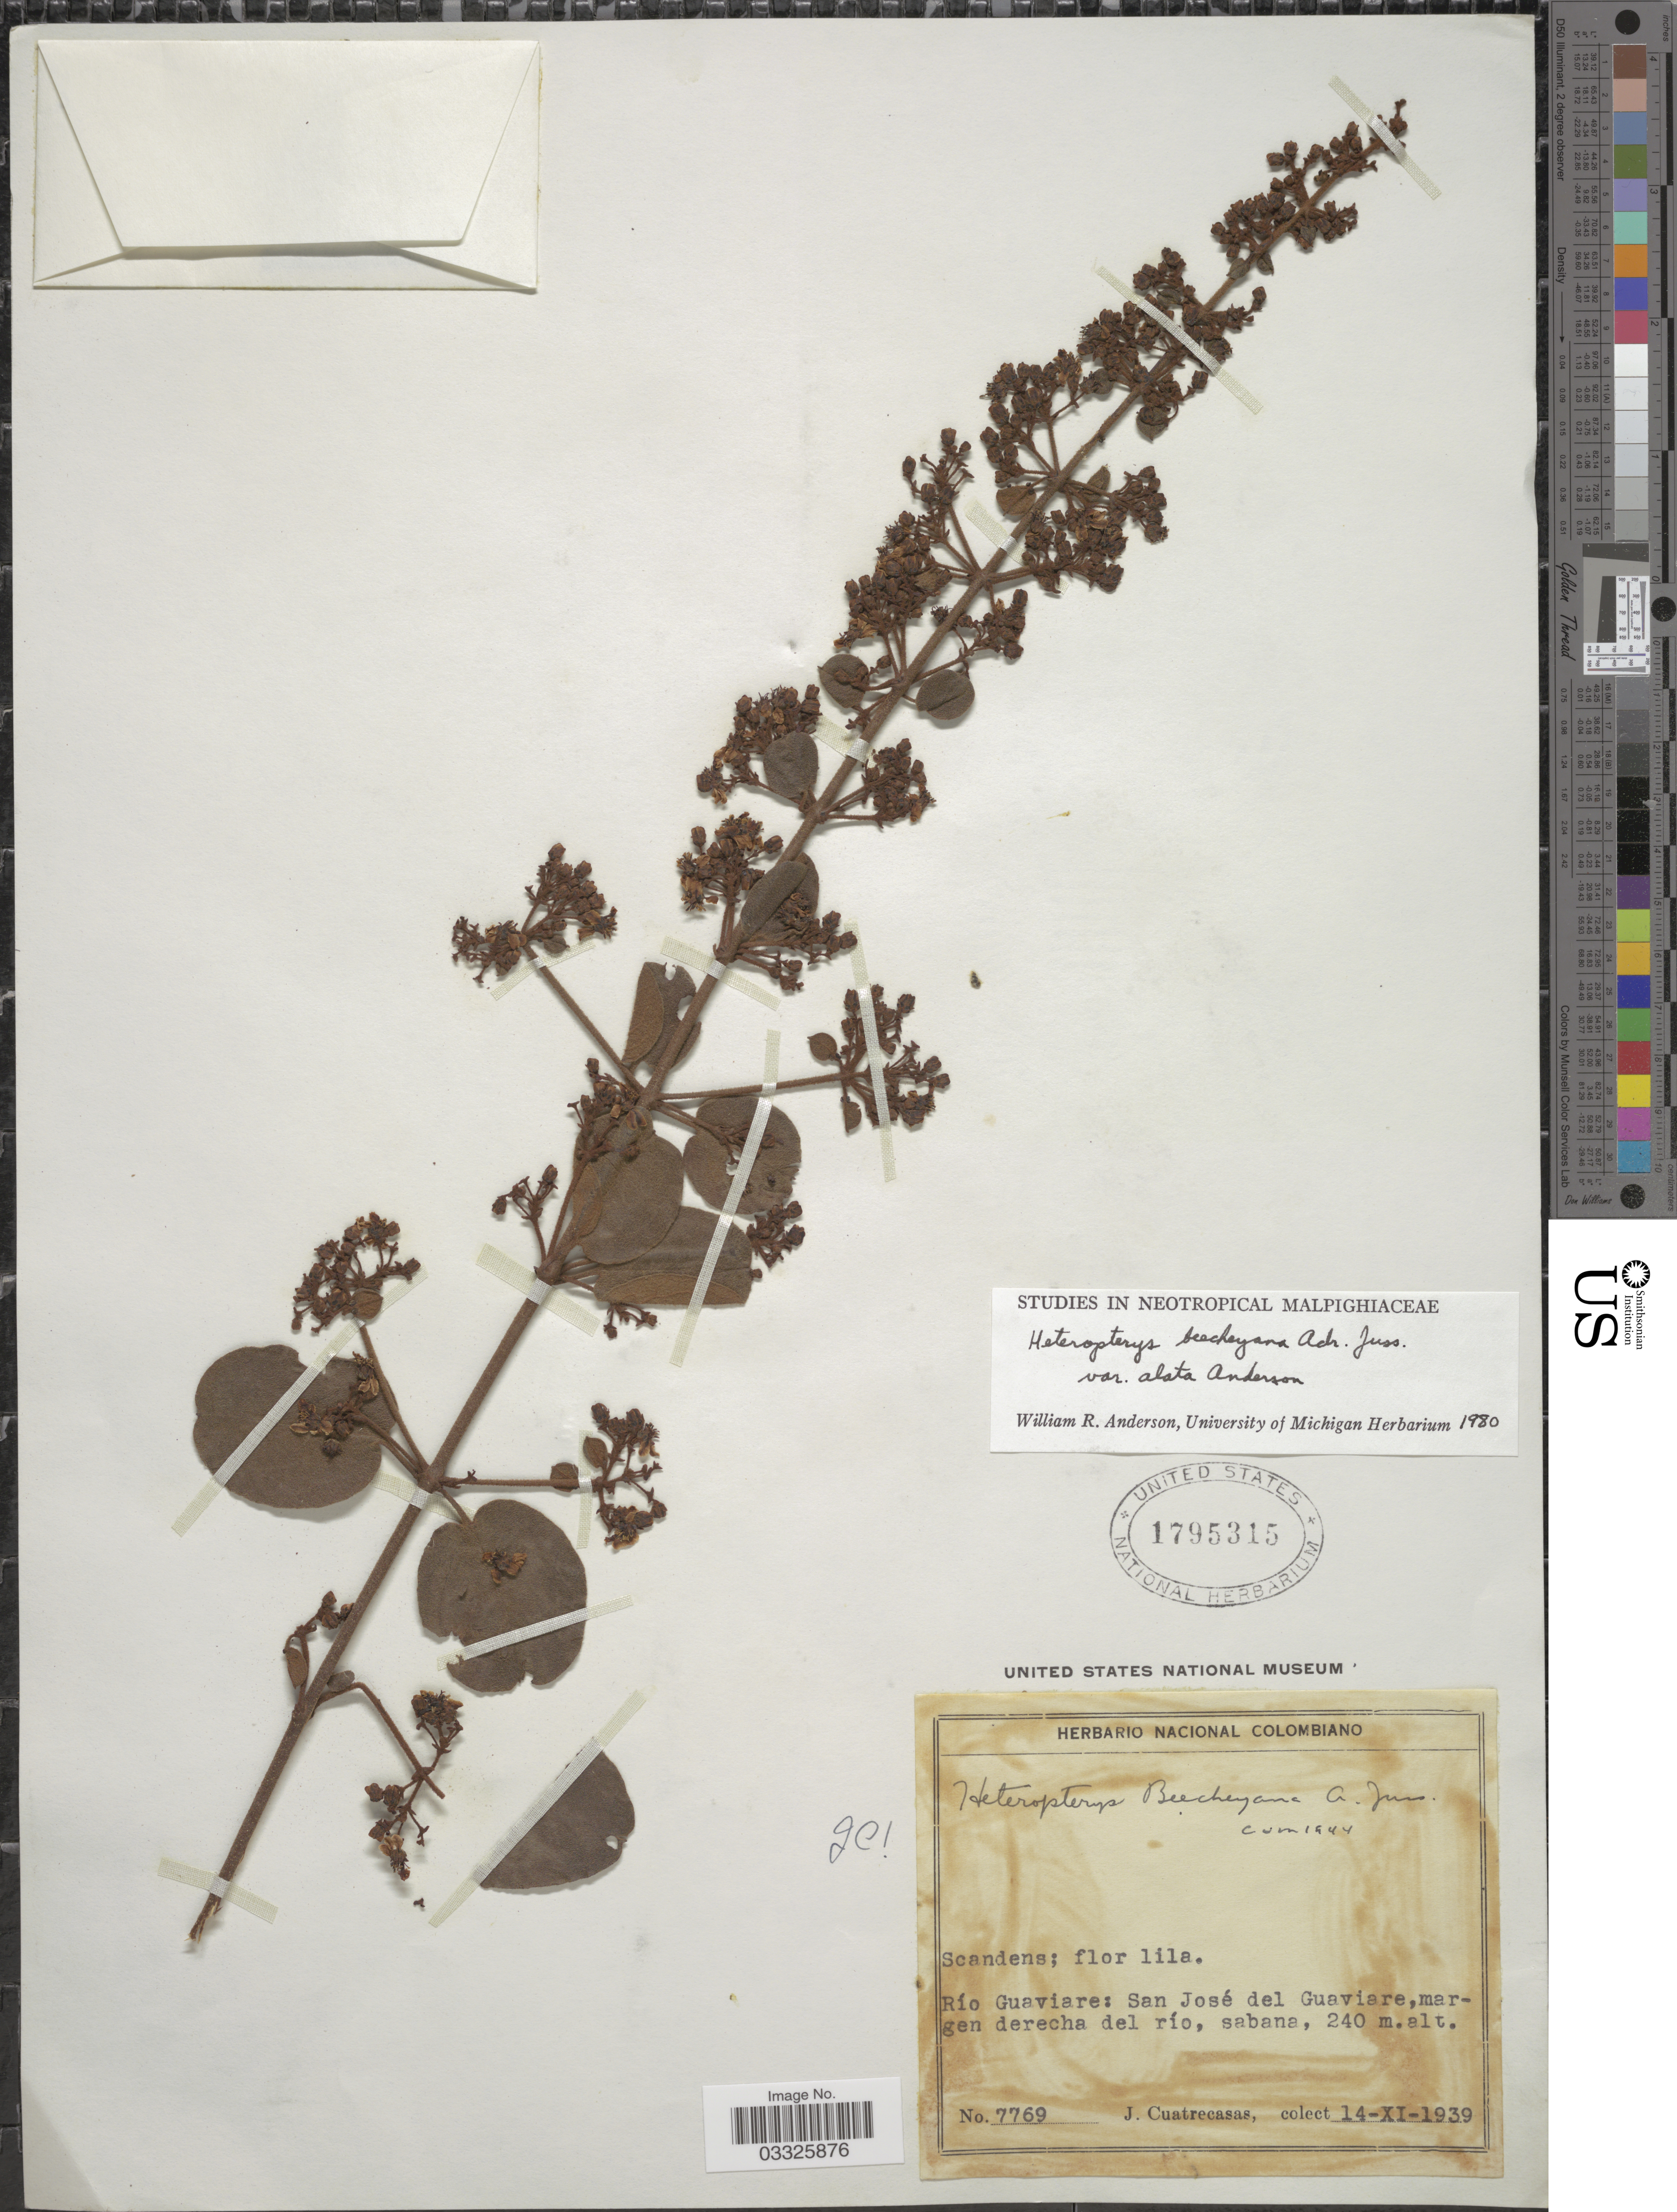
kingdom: Plantae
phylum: Tracheophyta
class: Magnoliopsida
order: Malpighiales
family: Malpighiaceae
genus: Heteropterys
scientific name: Heteropterys beecheyana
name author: A. Juss.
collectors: J. Cuatrecasas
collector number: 7769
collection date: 1939-11-14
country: Colombia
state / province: Guaviare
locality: Río Guaviare: San José del Guaviare, margen derecha del río, sabana.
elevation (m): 240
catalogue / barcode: US 1795315